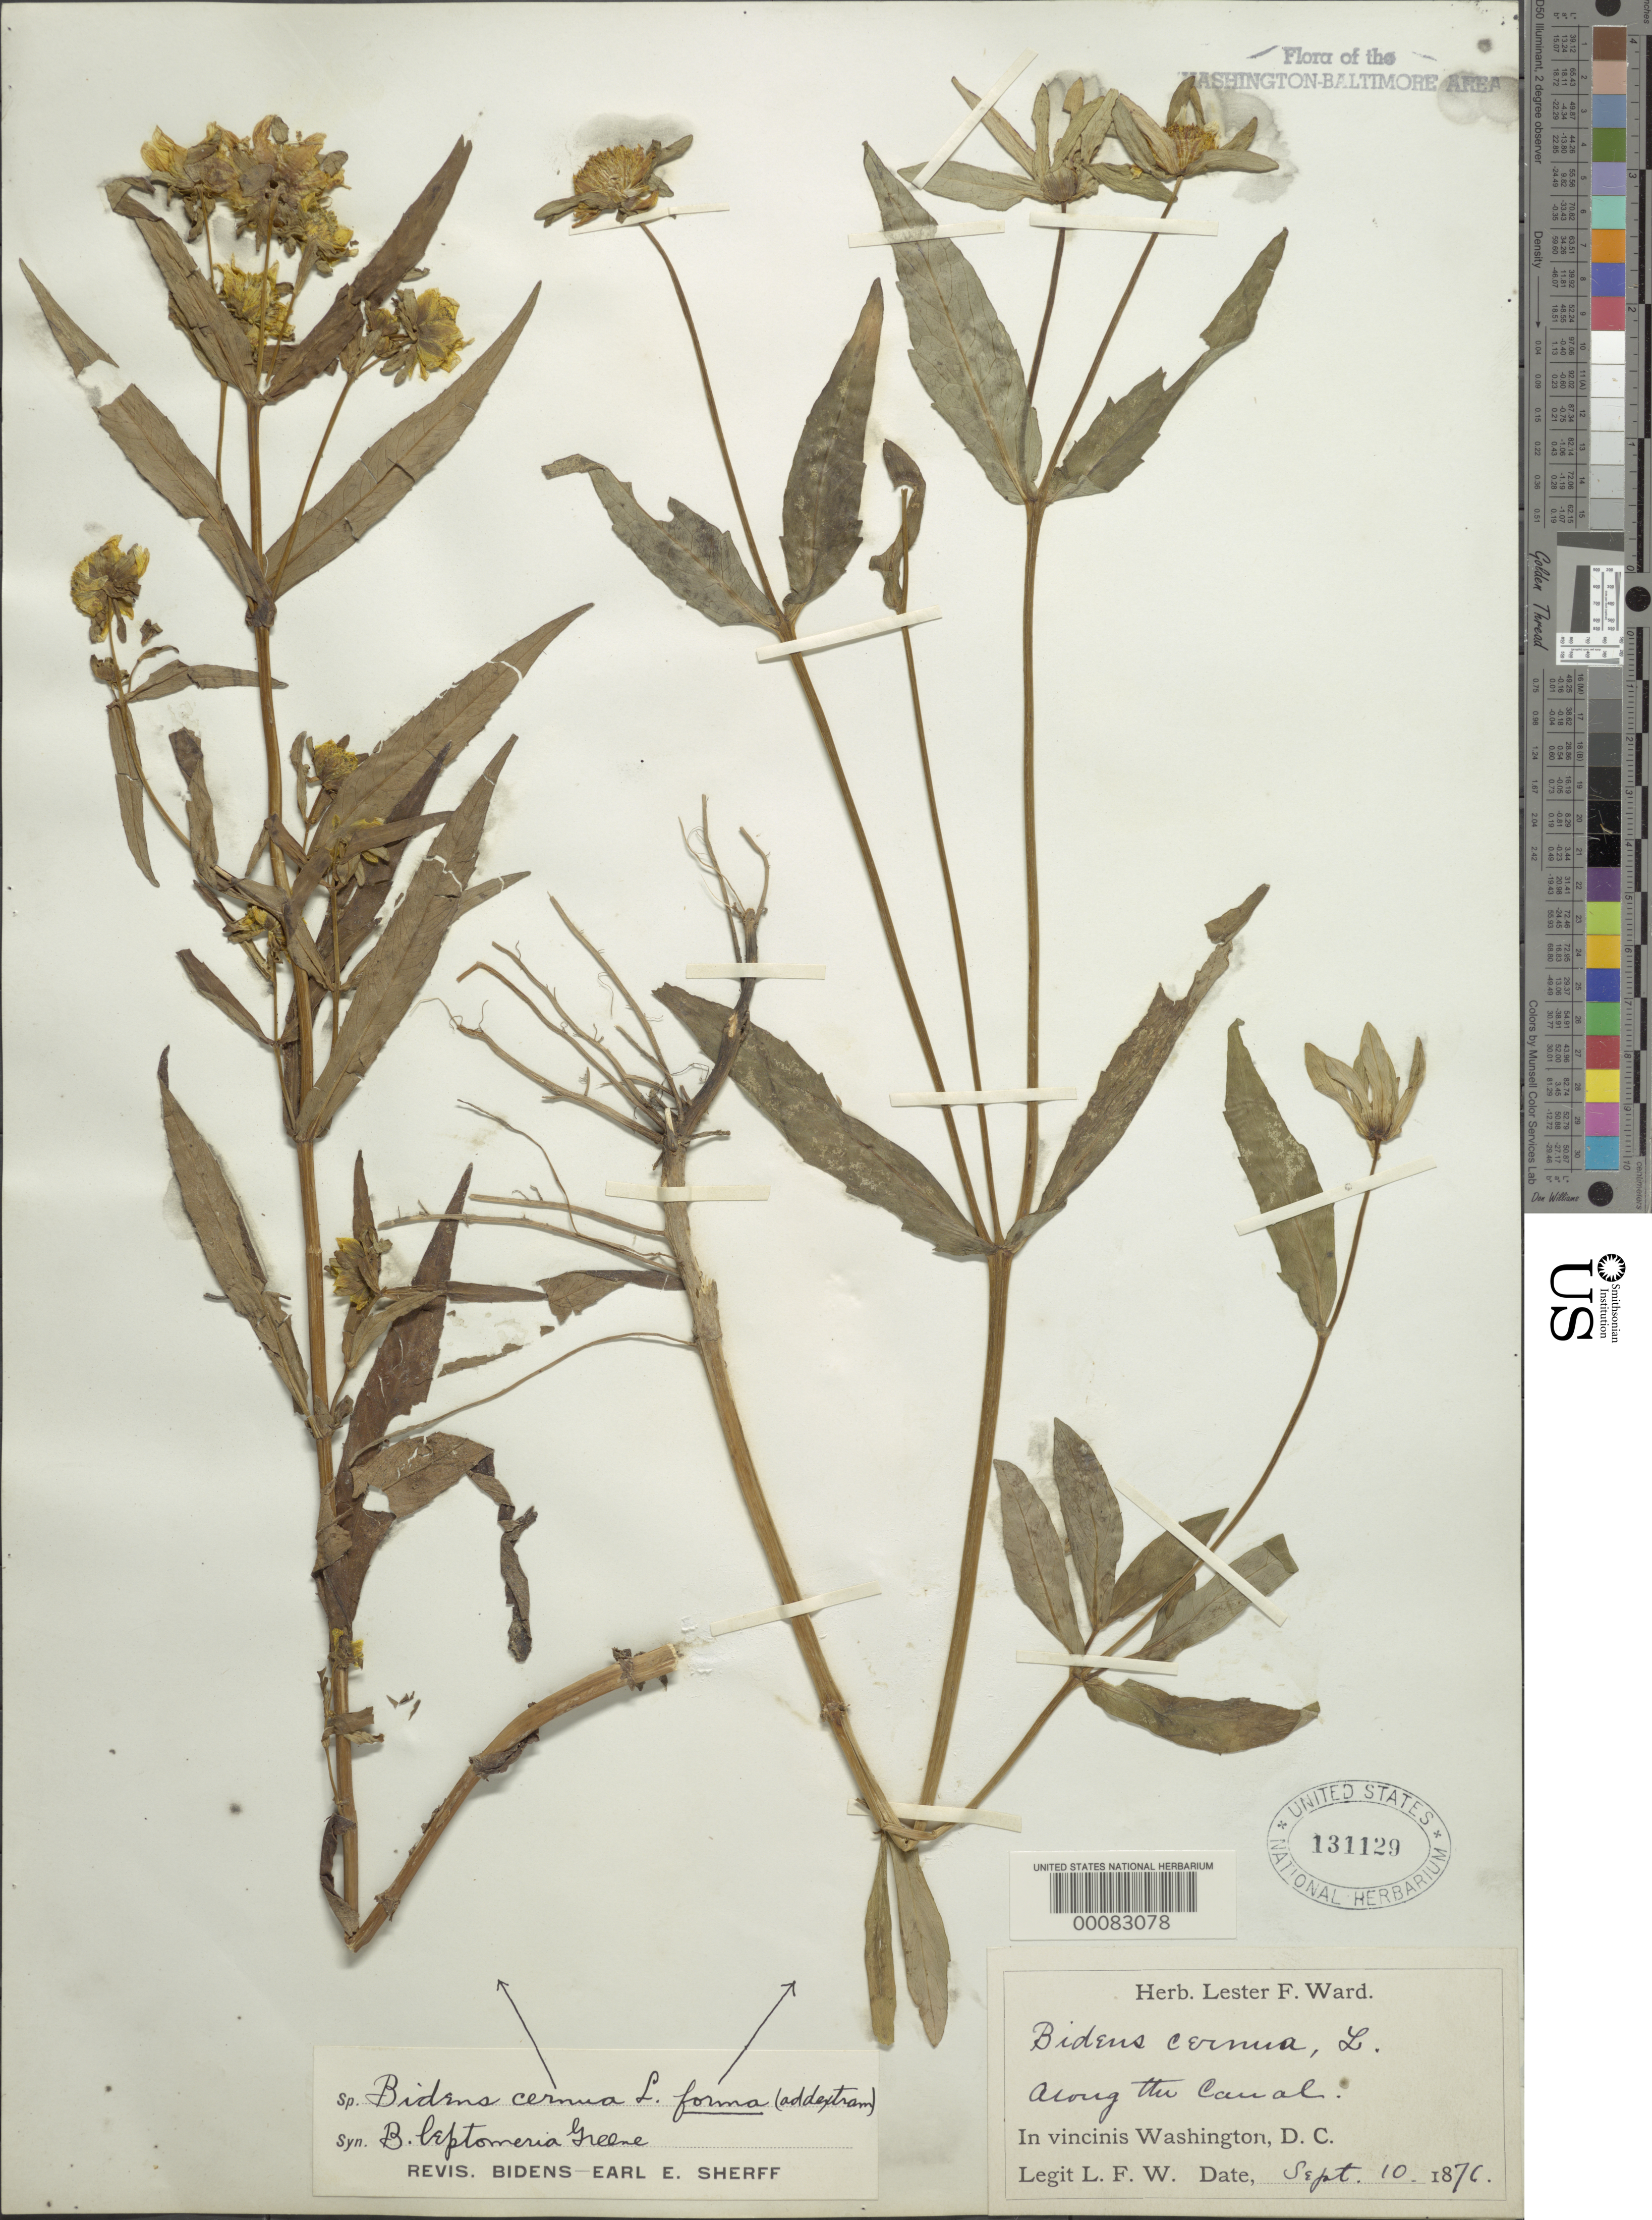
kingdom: Plantae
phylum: Tracheophyta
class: Magnoliopsida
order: Asterales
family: Asteraceae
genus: Bidens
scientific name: Bidens cernua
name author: L.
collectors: L. F. Ward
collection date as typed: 10 Sep 1876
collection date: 1876-09-10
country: United States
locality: Along Canal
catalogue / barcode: US 131129